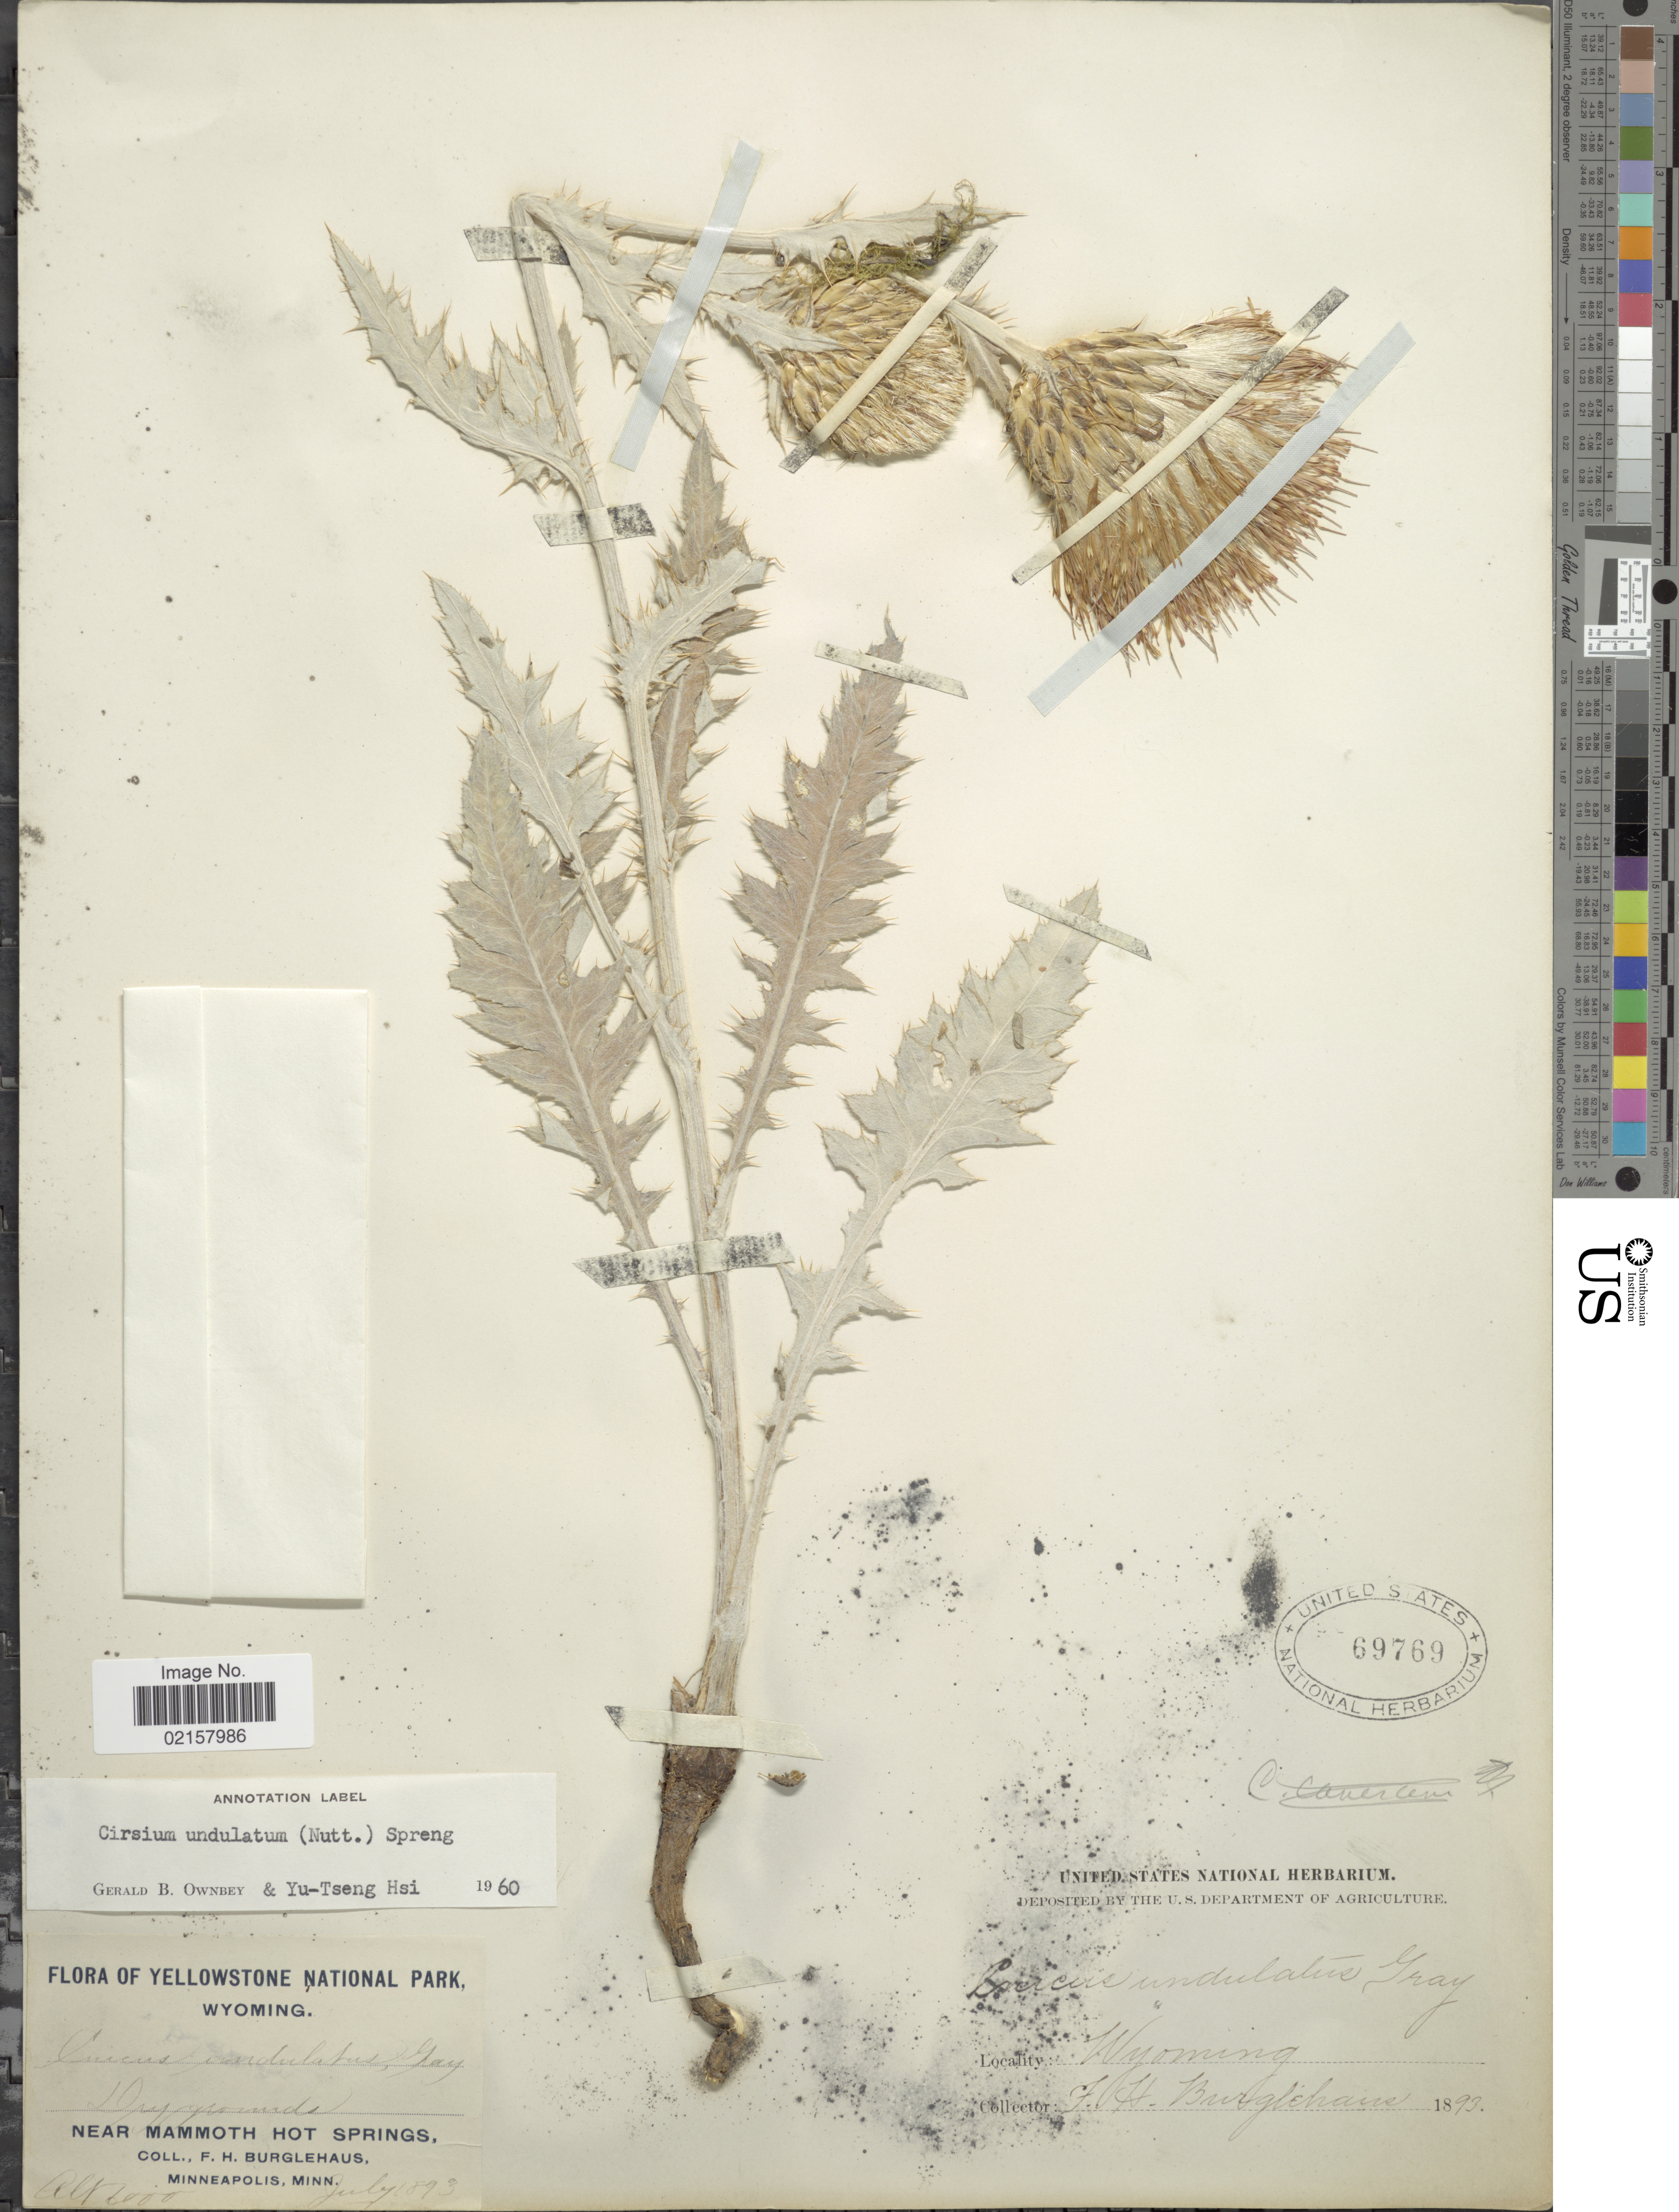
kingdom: Plantae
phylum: Tracheophyta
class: Magnoliopsida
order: Asterales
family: Asteraceae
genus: Cirsium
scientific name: Cirsium undulatum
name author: (Nutt.) Spreng.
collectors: F. Burglehaus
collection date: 1893-07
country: United States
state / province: Wyoming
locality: Yellowstone National Park, near Mammoth Hot Springs.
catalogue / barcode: US 69769